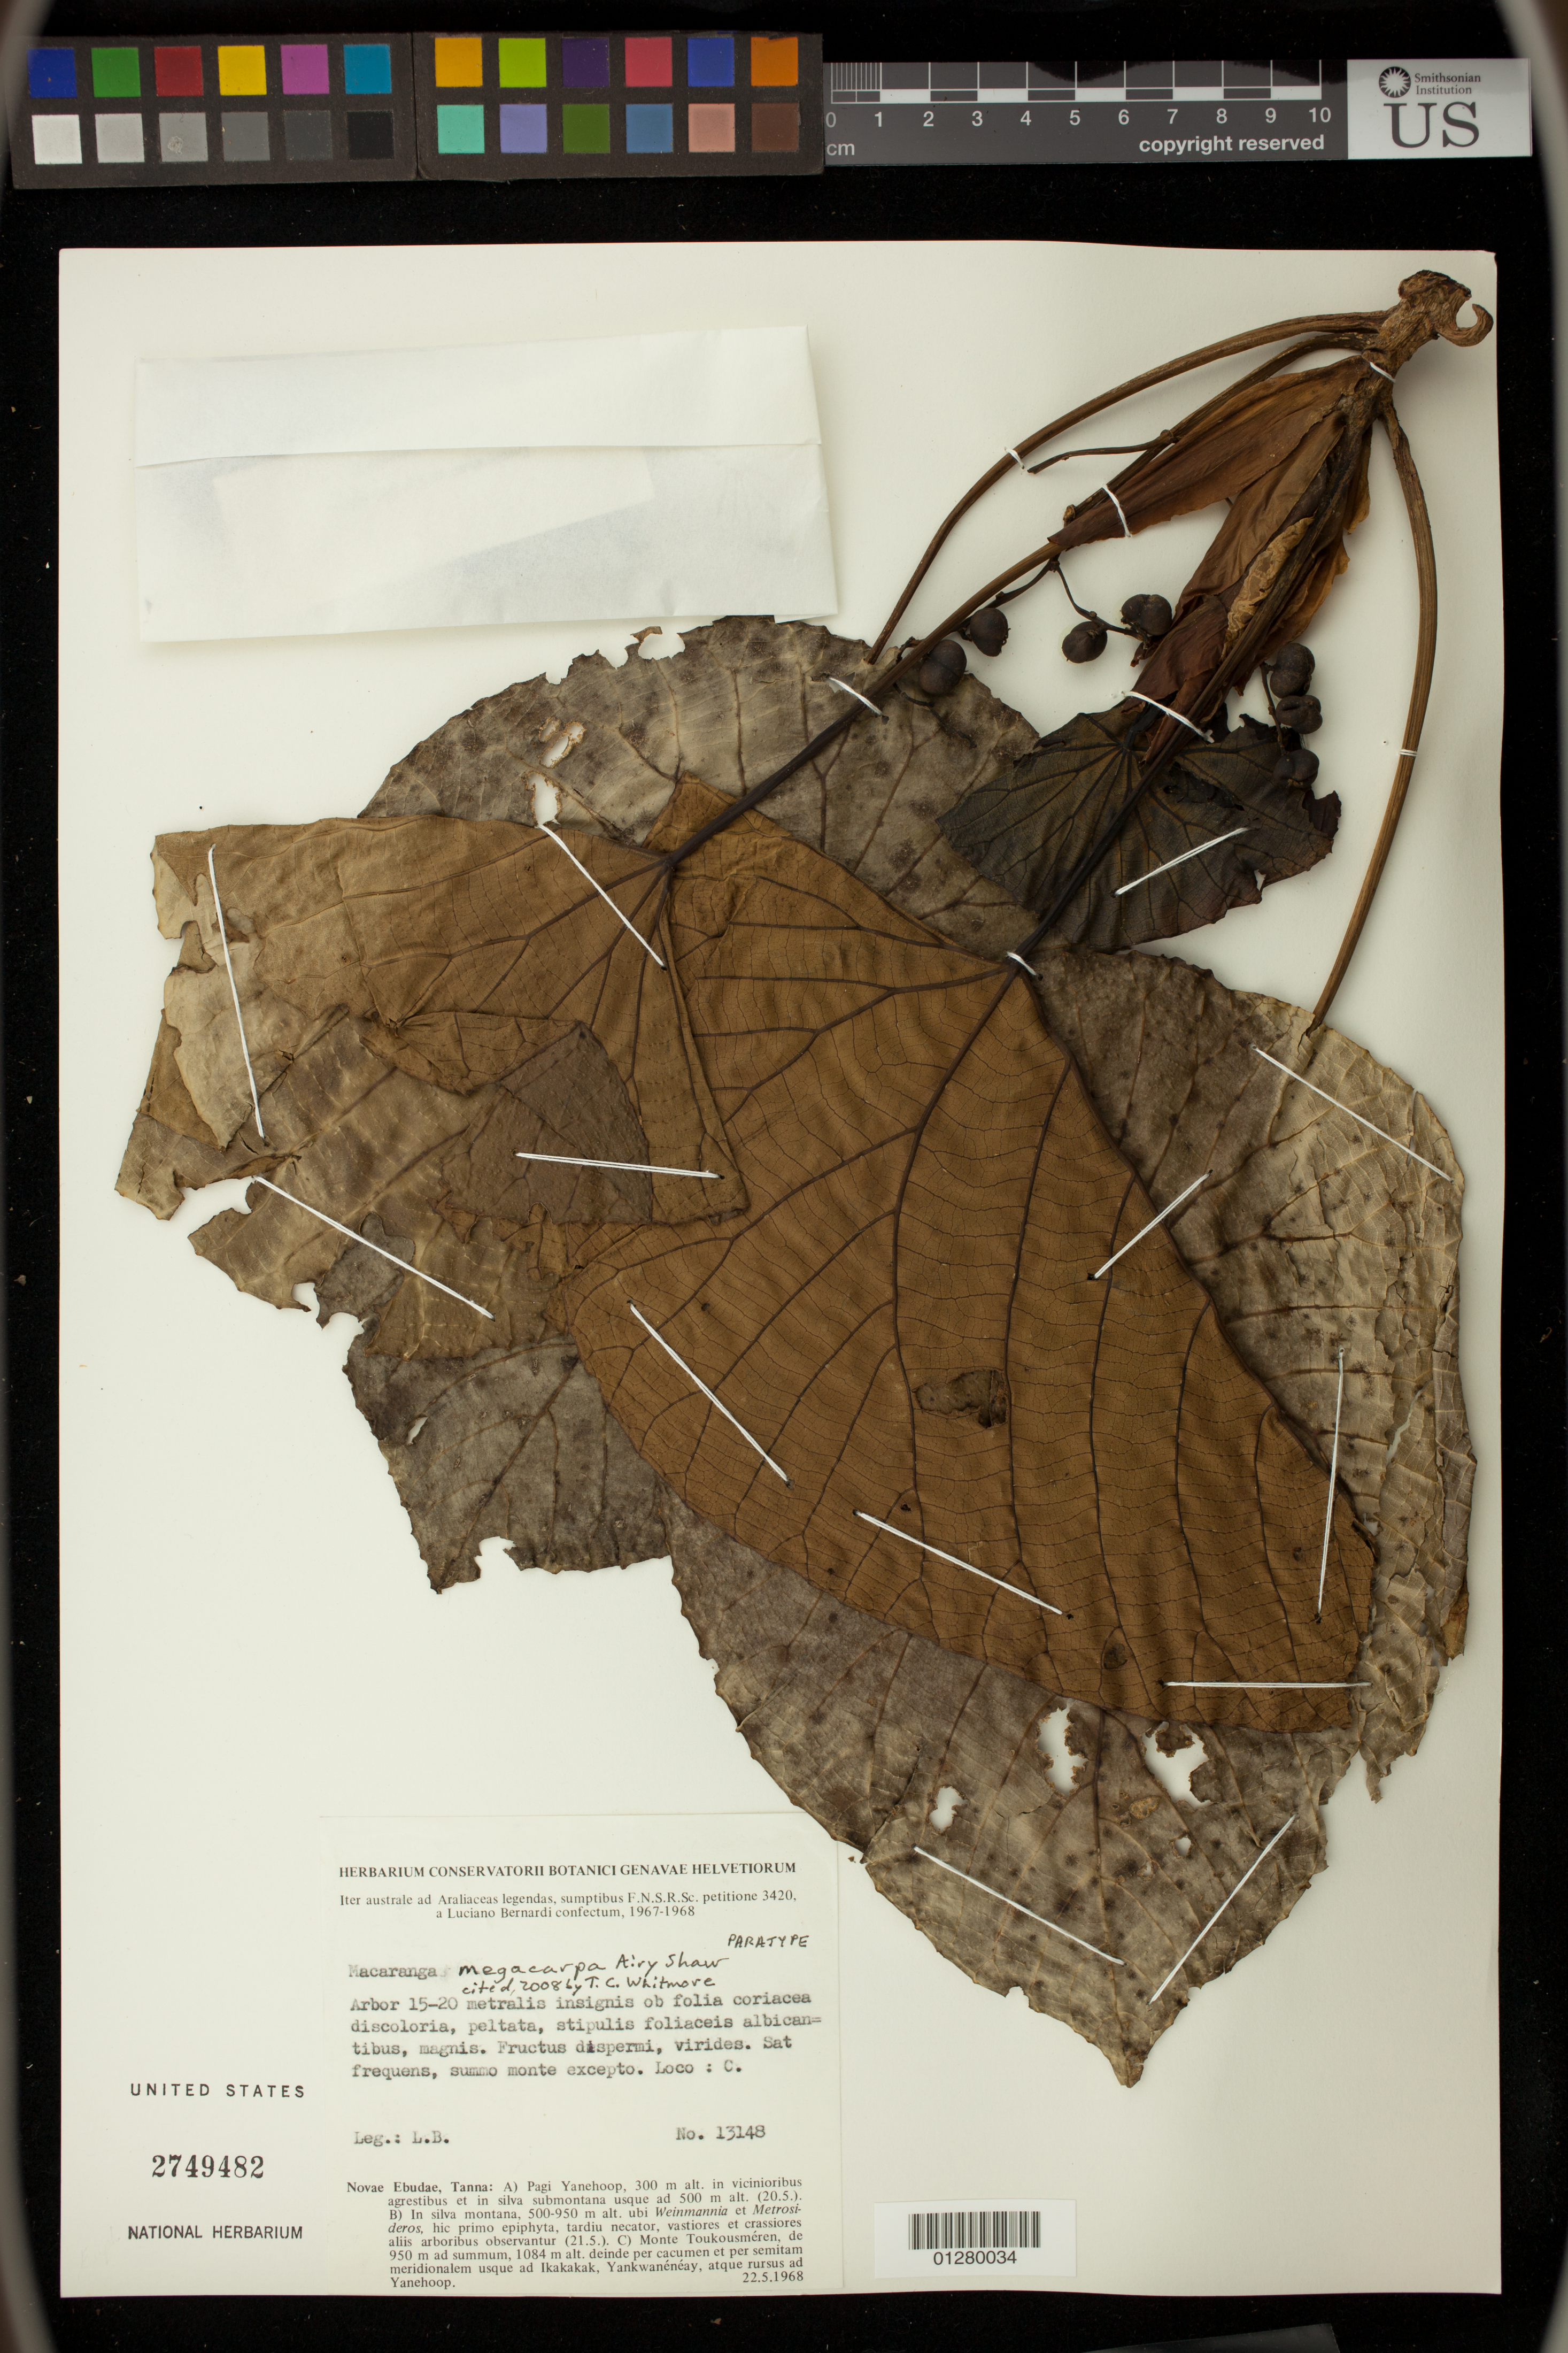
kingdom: Plantae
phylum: Tracheophyta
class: Magnoliopsida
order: Malpighiales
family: Euphorbiaceae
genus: Macaranga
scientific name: Macaranga megacarpa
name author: Airy Shaw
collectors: L. Bernardi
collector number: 13148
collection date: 1968-05-22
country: Vanuatu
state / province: Tafea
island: Tanna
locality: New Ebudae, Tanna:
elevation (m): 300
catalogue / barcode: US 2749482